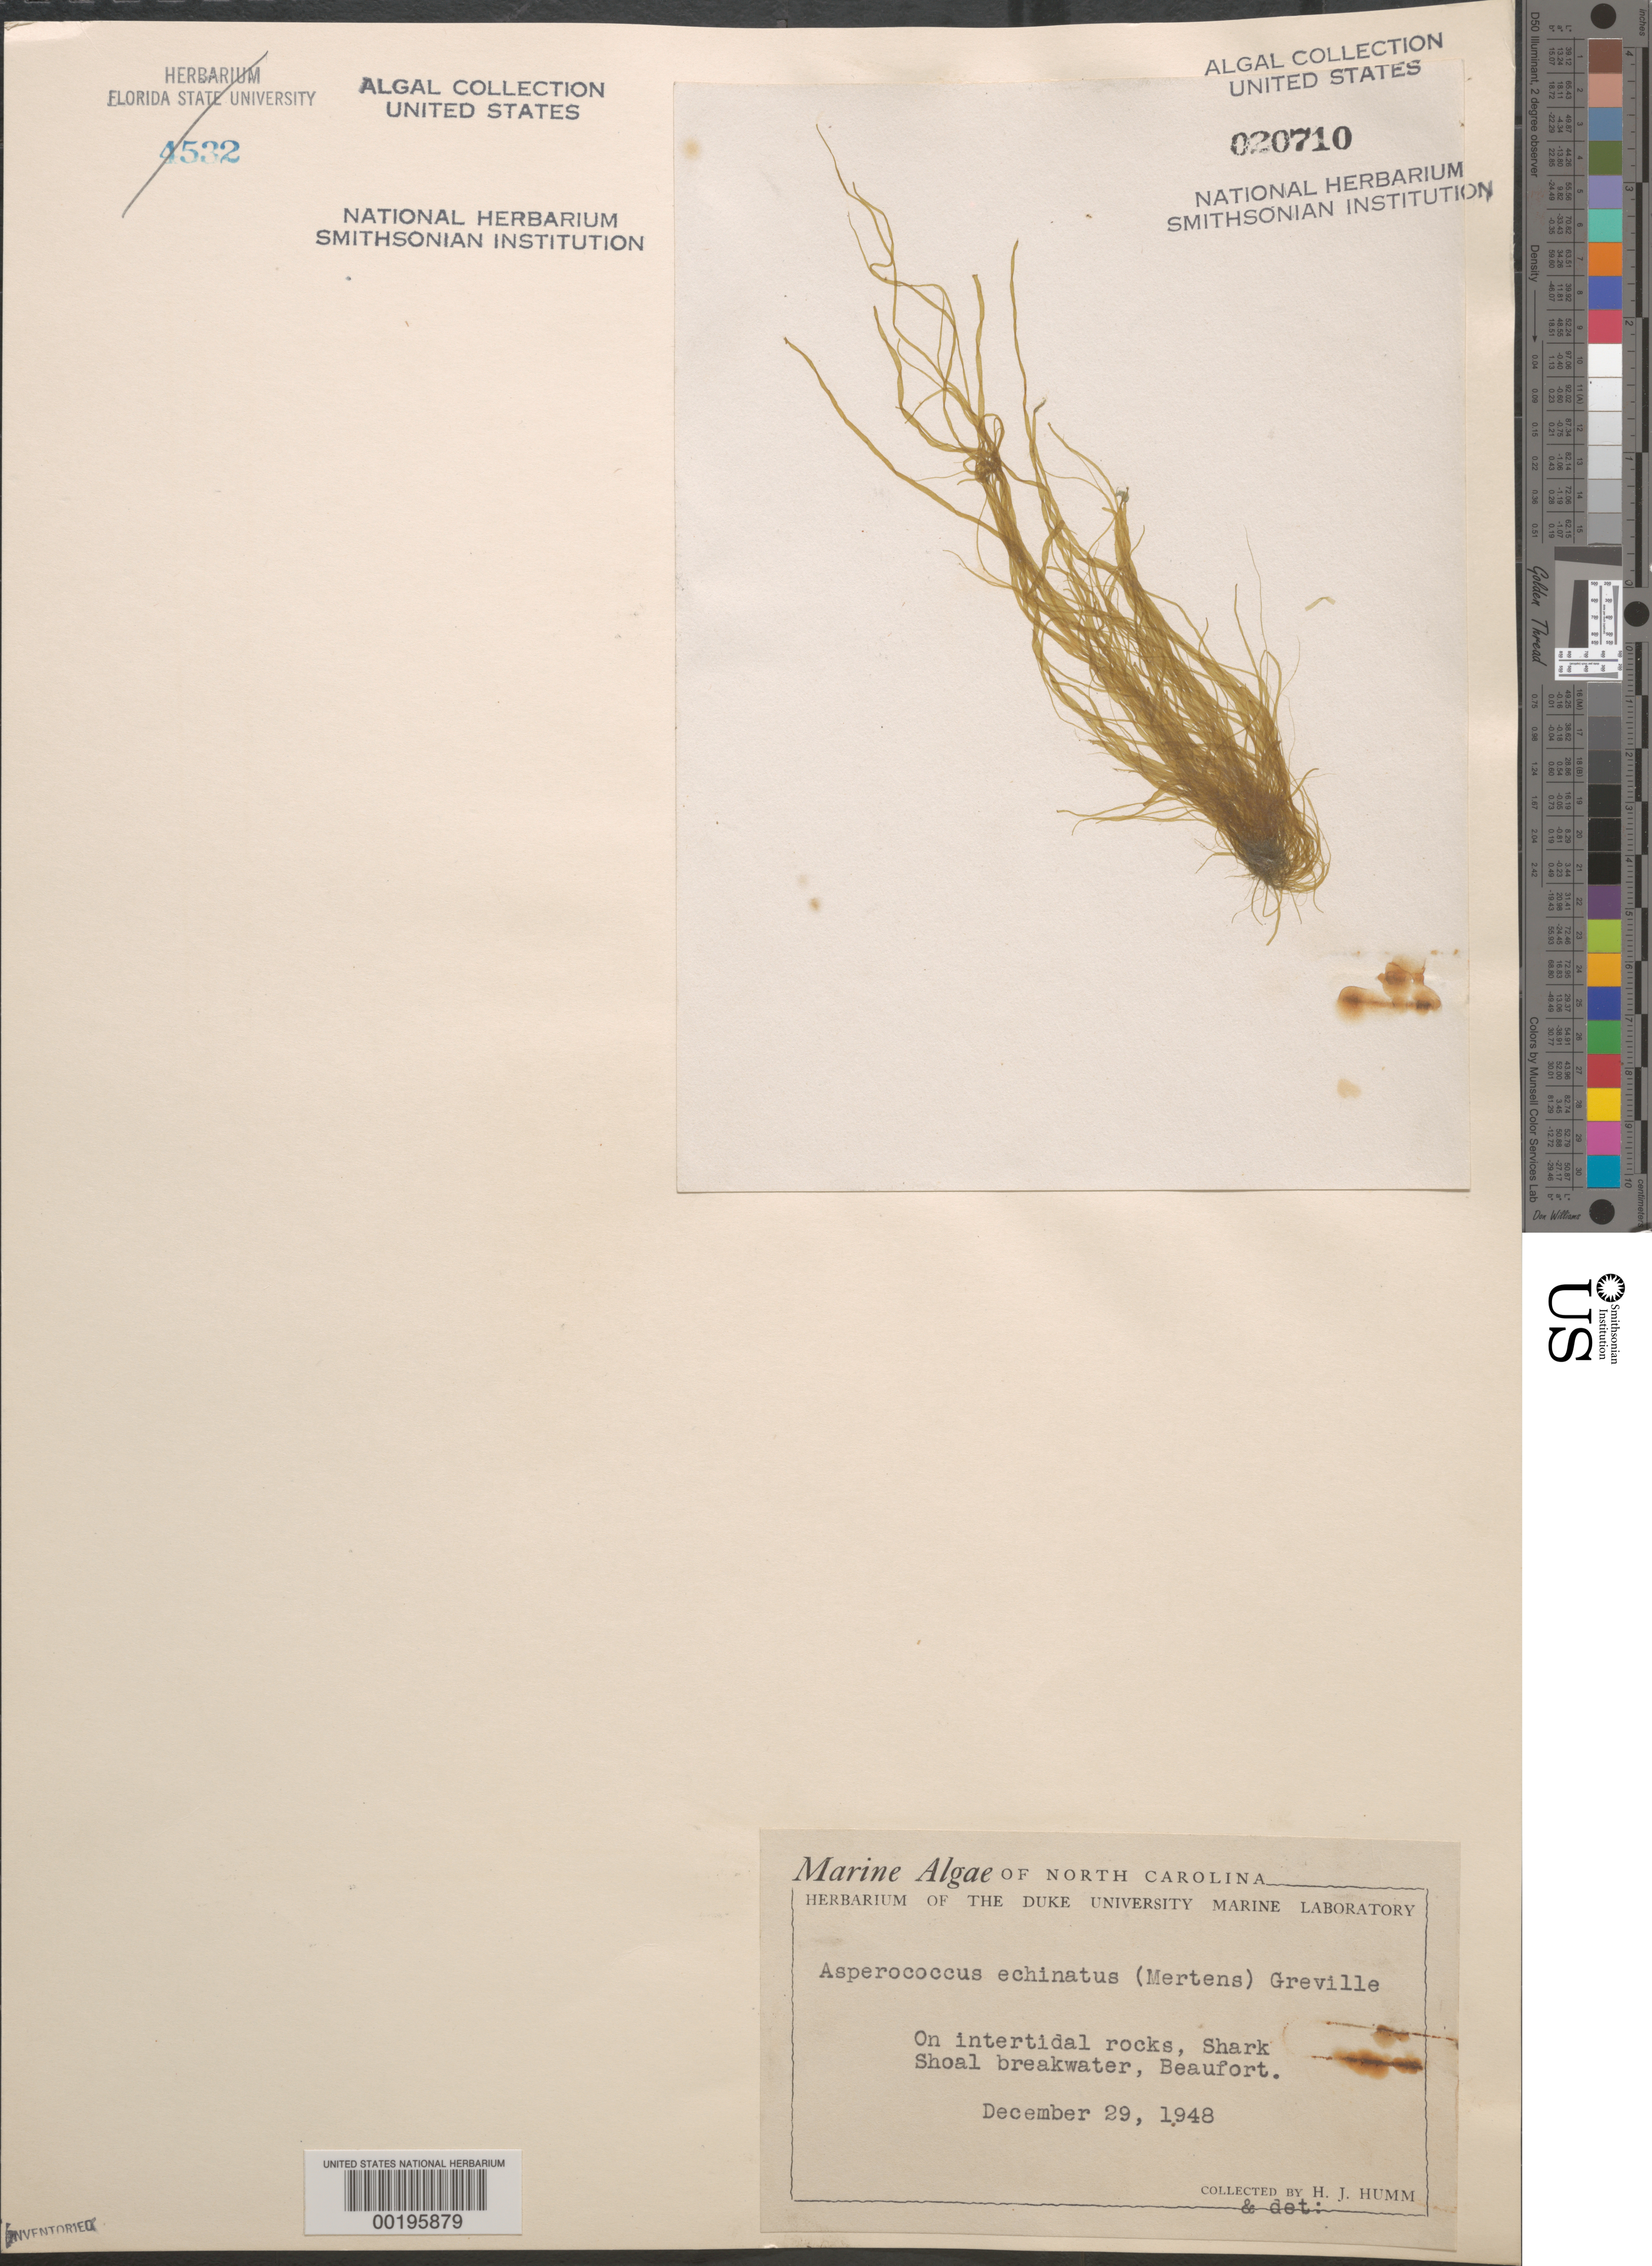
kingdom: Chromista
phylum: Ochrophyta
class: Phaeophyceae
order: Ectocarpales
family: Chordariaceae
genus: Asperococcus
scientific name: Asperococcus fistulosus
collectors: H. J. Humm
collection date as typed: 29 Dec 1948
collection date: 1948-12-29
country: United States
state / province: North Carolina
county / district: Carteret County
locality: Beaufort, Shark Shoal breakwater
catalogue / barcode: US 20710